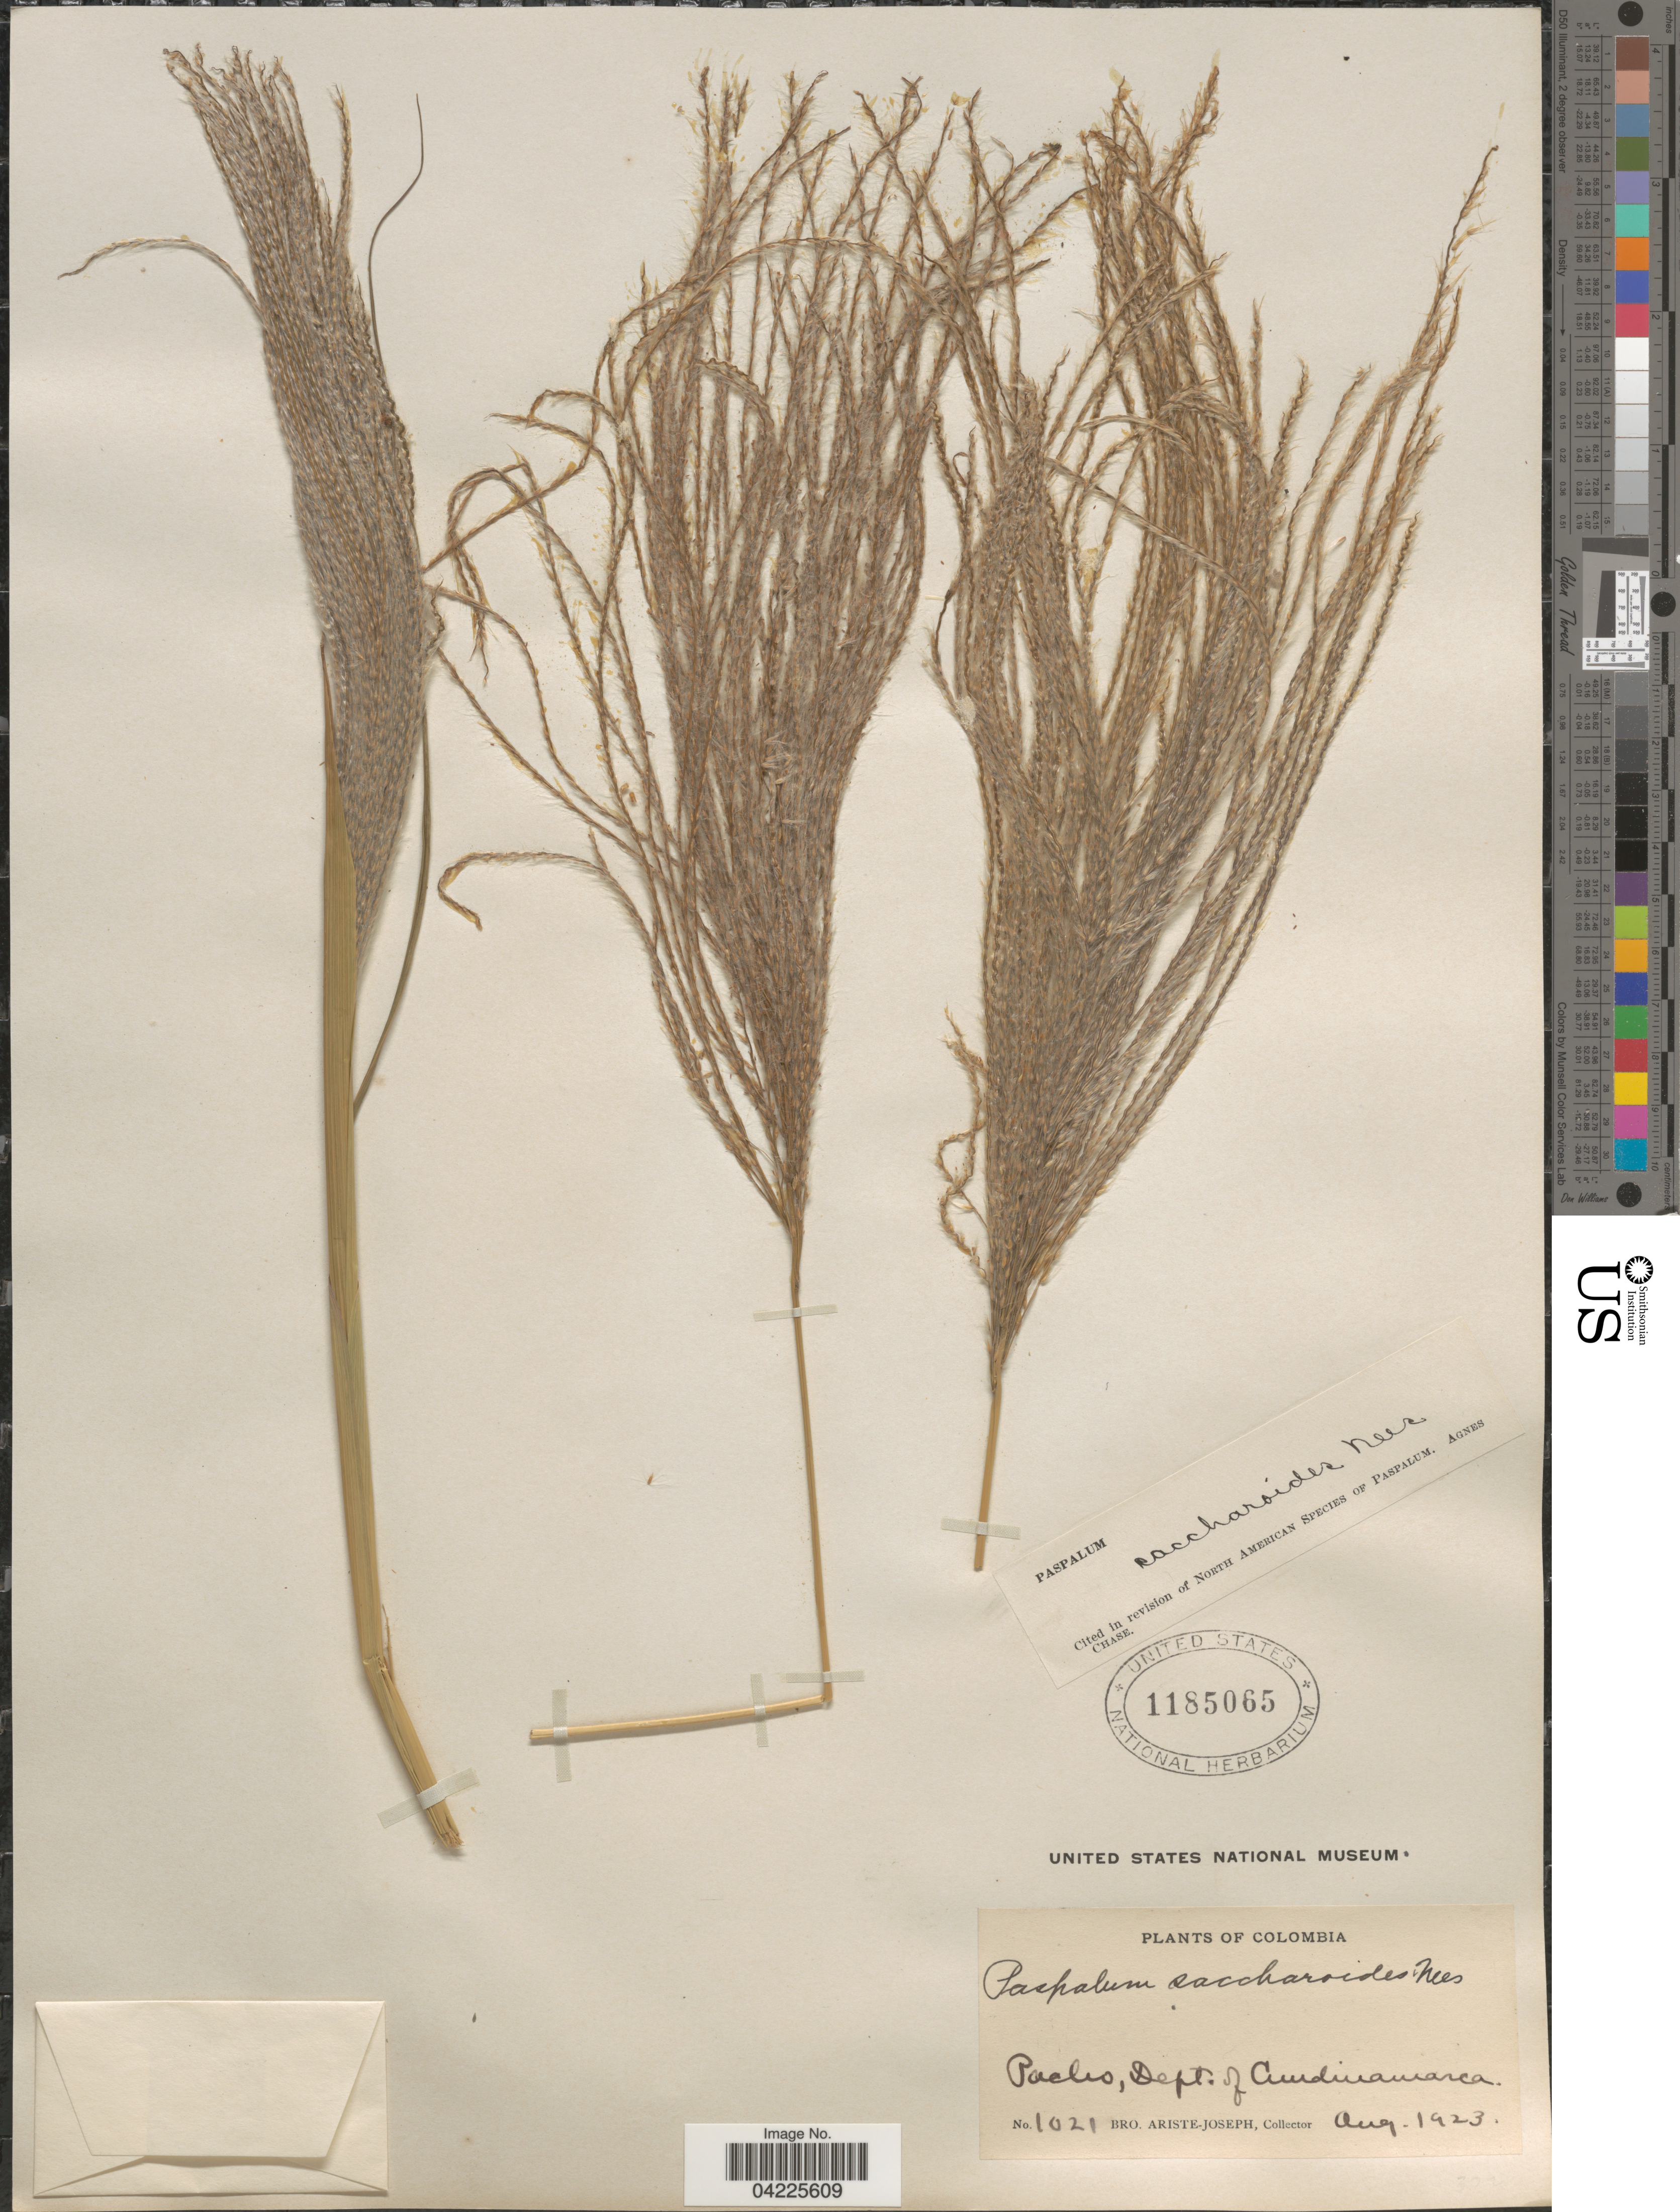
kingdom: Plantae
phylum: Tracheophyta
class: Liliopsida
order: Poales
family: Poaceae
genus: Paspalum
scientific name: Paspalum saccharoides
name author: Nees ex Trin.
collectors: Bro. Ariste-Joseph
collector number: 1021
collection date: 1923-08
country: Colombia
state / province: Cundinamarca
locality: Pacho, Dept. of Cundinamarca.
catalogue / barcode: US 1185065